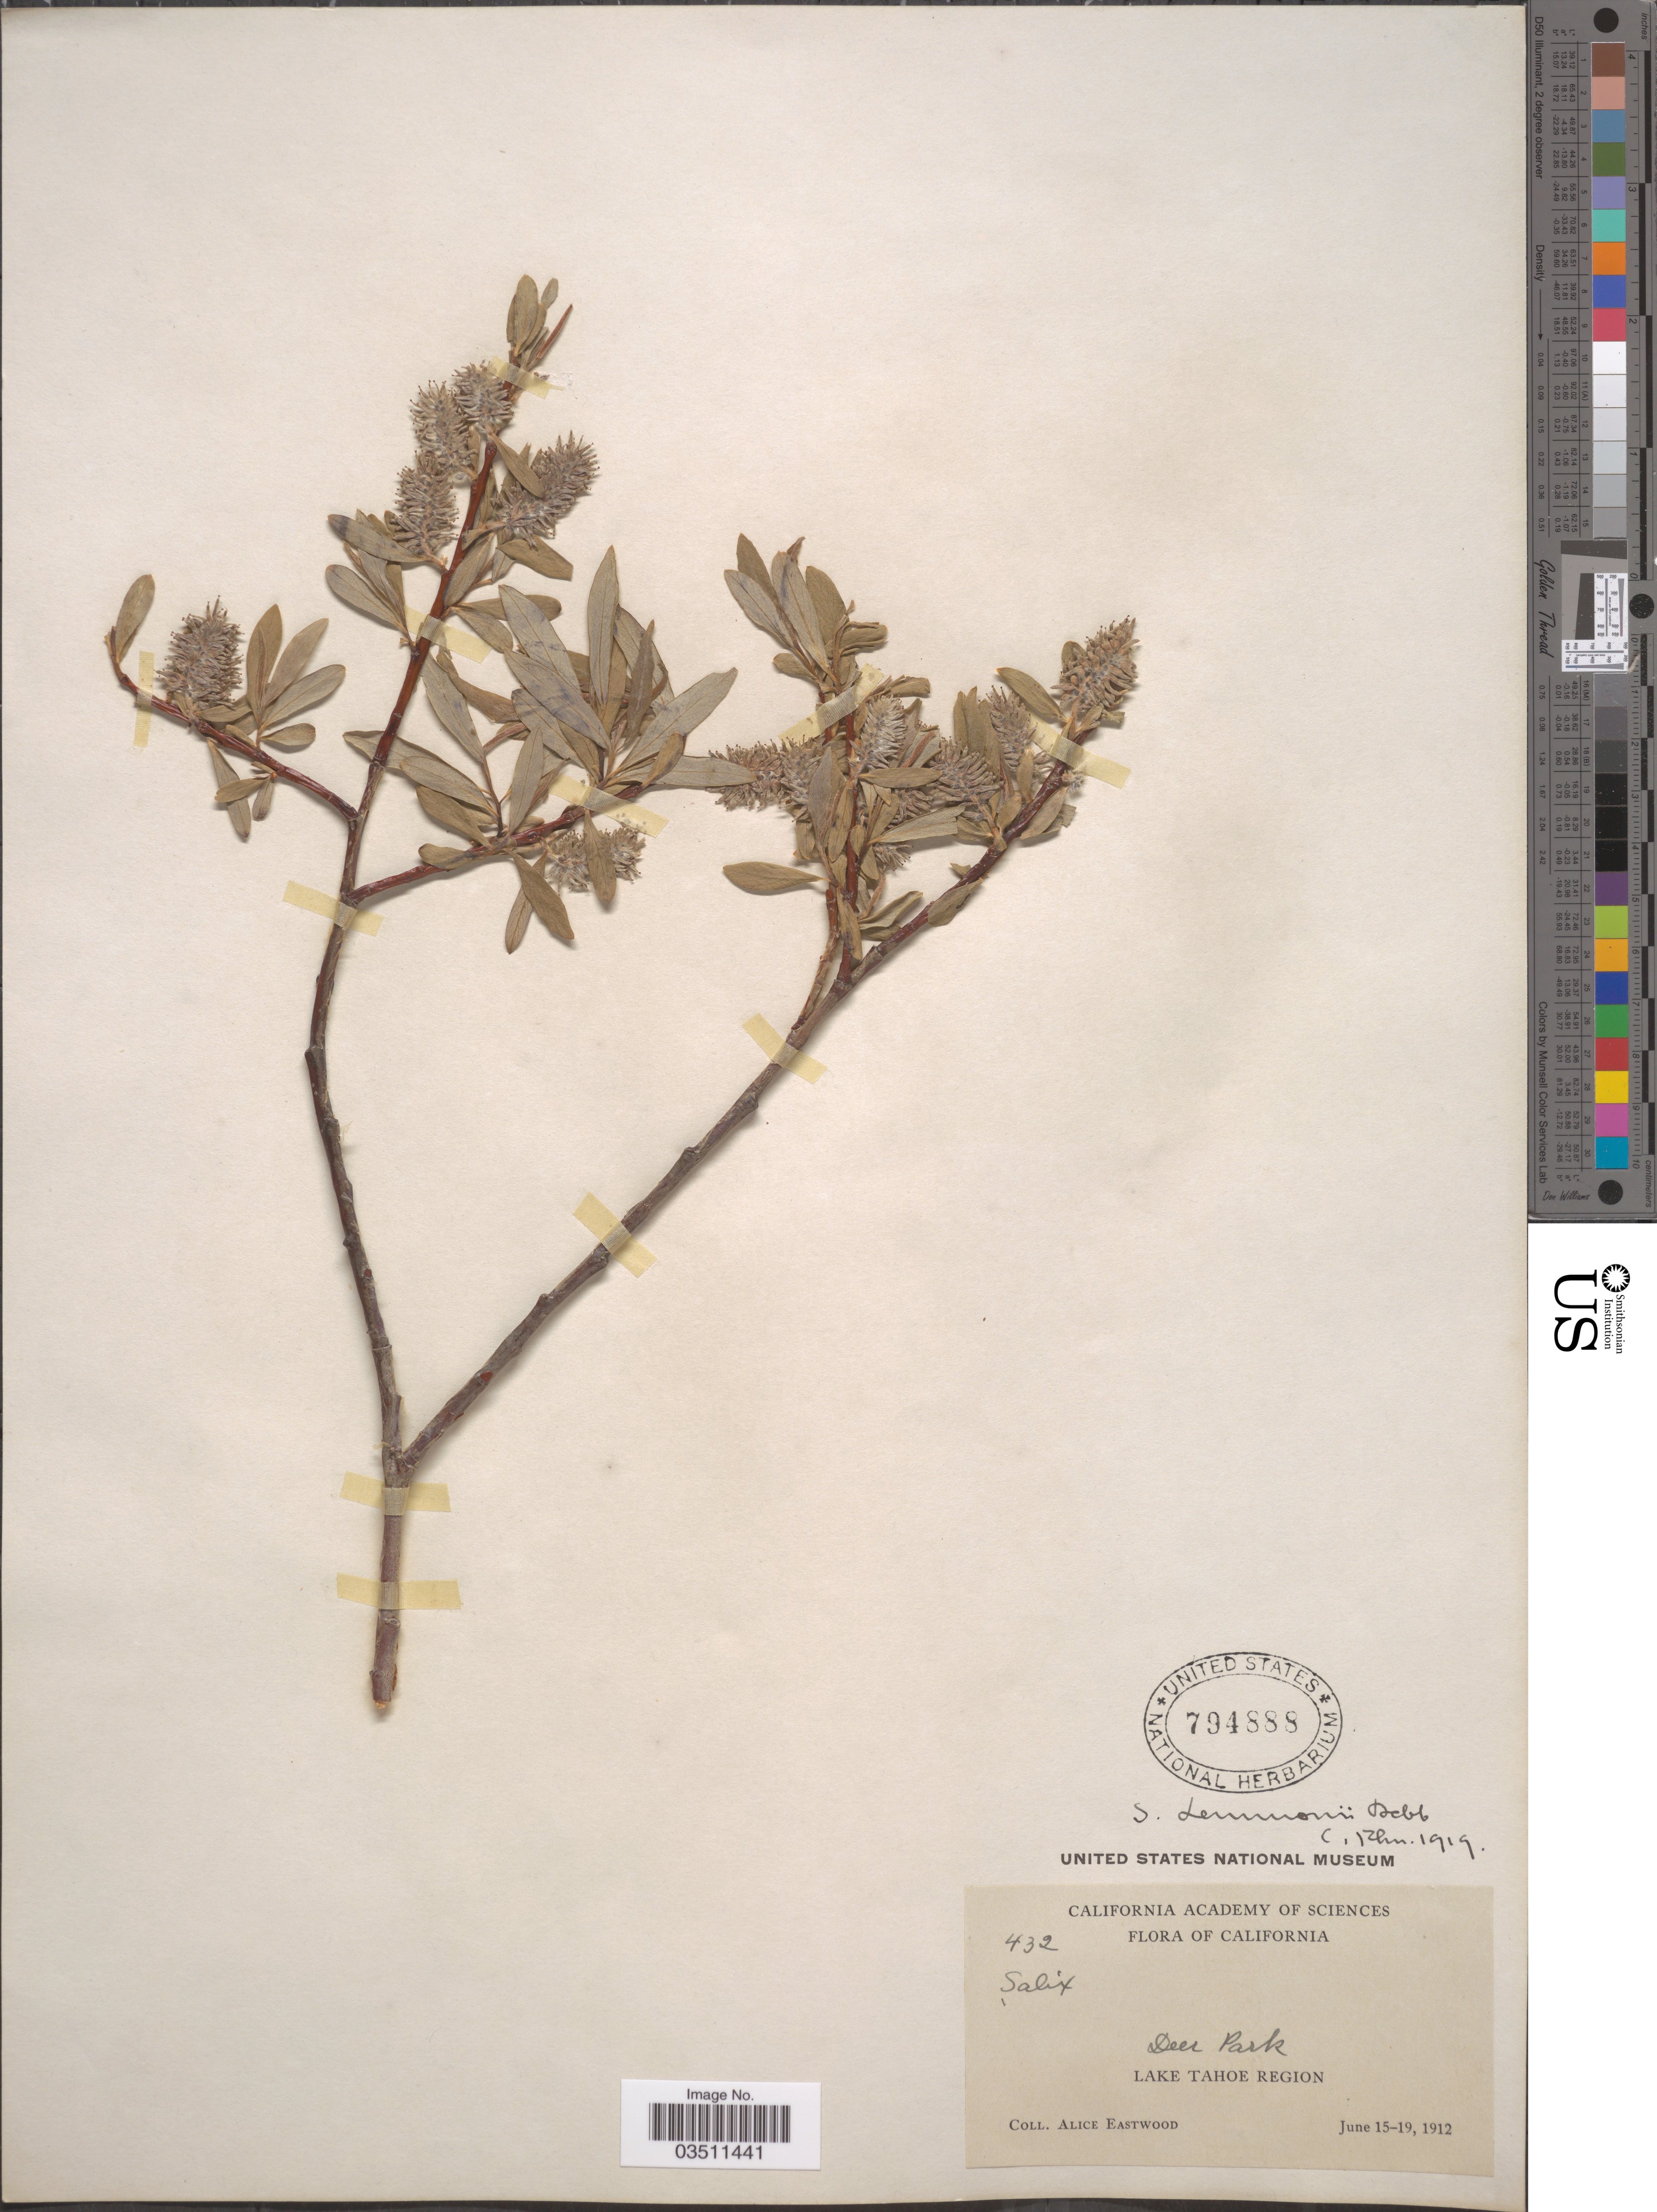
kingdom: Plantae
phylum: Tracheophyta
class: Magnoliopsida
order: Malpighiales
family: Salicaceae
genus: Salix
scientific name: Salix lemmonii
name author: Bebb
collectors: A. Eastwood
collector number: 432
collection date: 1912-06-15/1912-06-19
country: United States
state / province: California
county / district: Sierra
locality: Deer Park, Lake Tahoe Region.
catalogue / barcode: US 794888